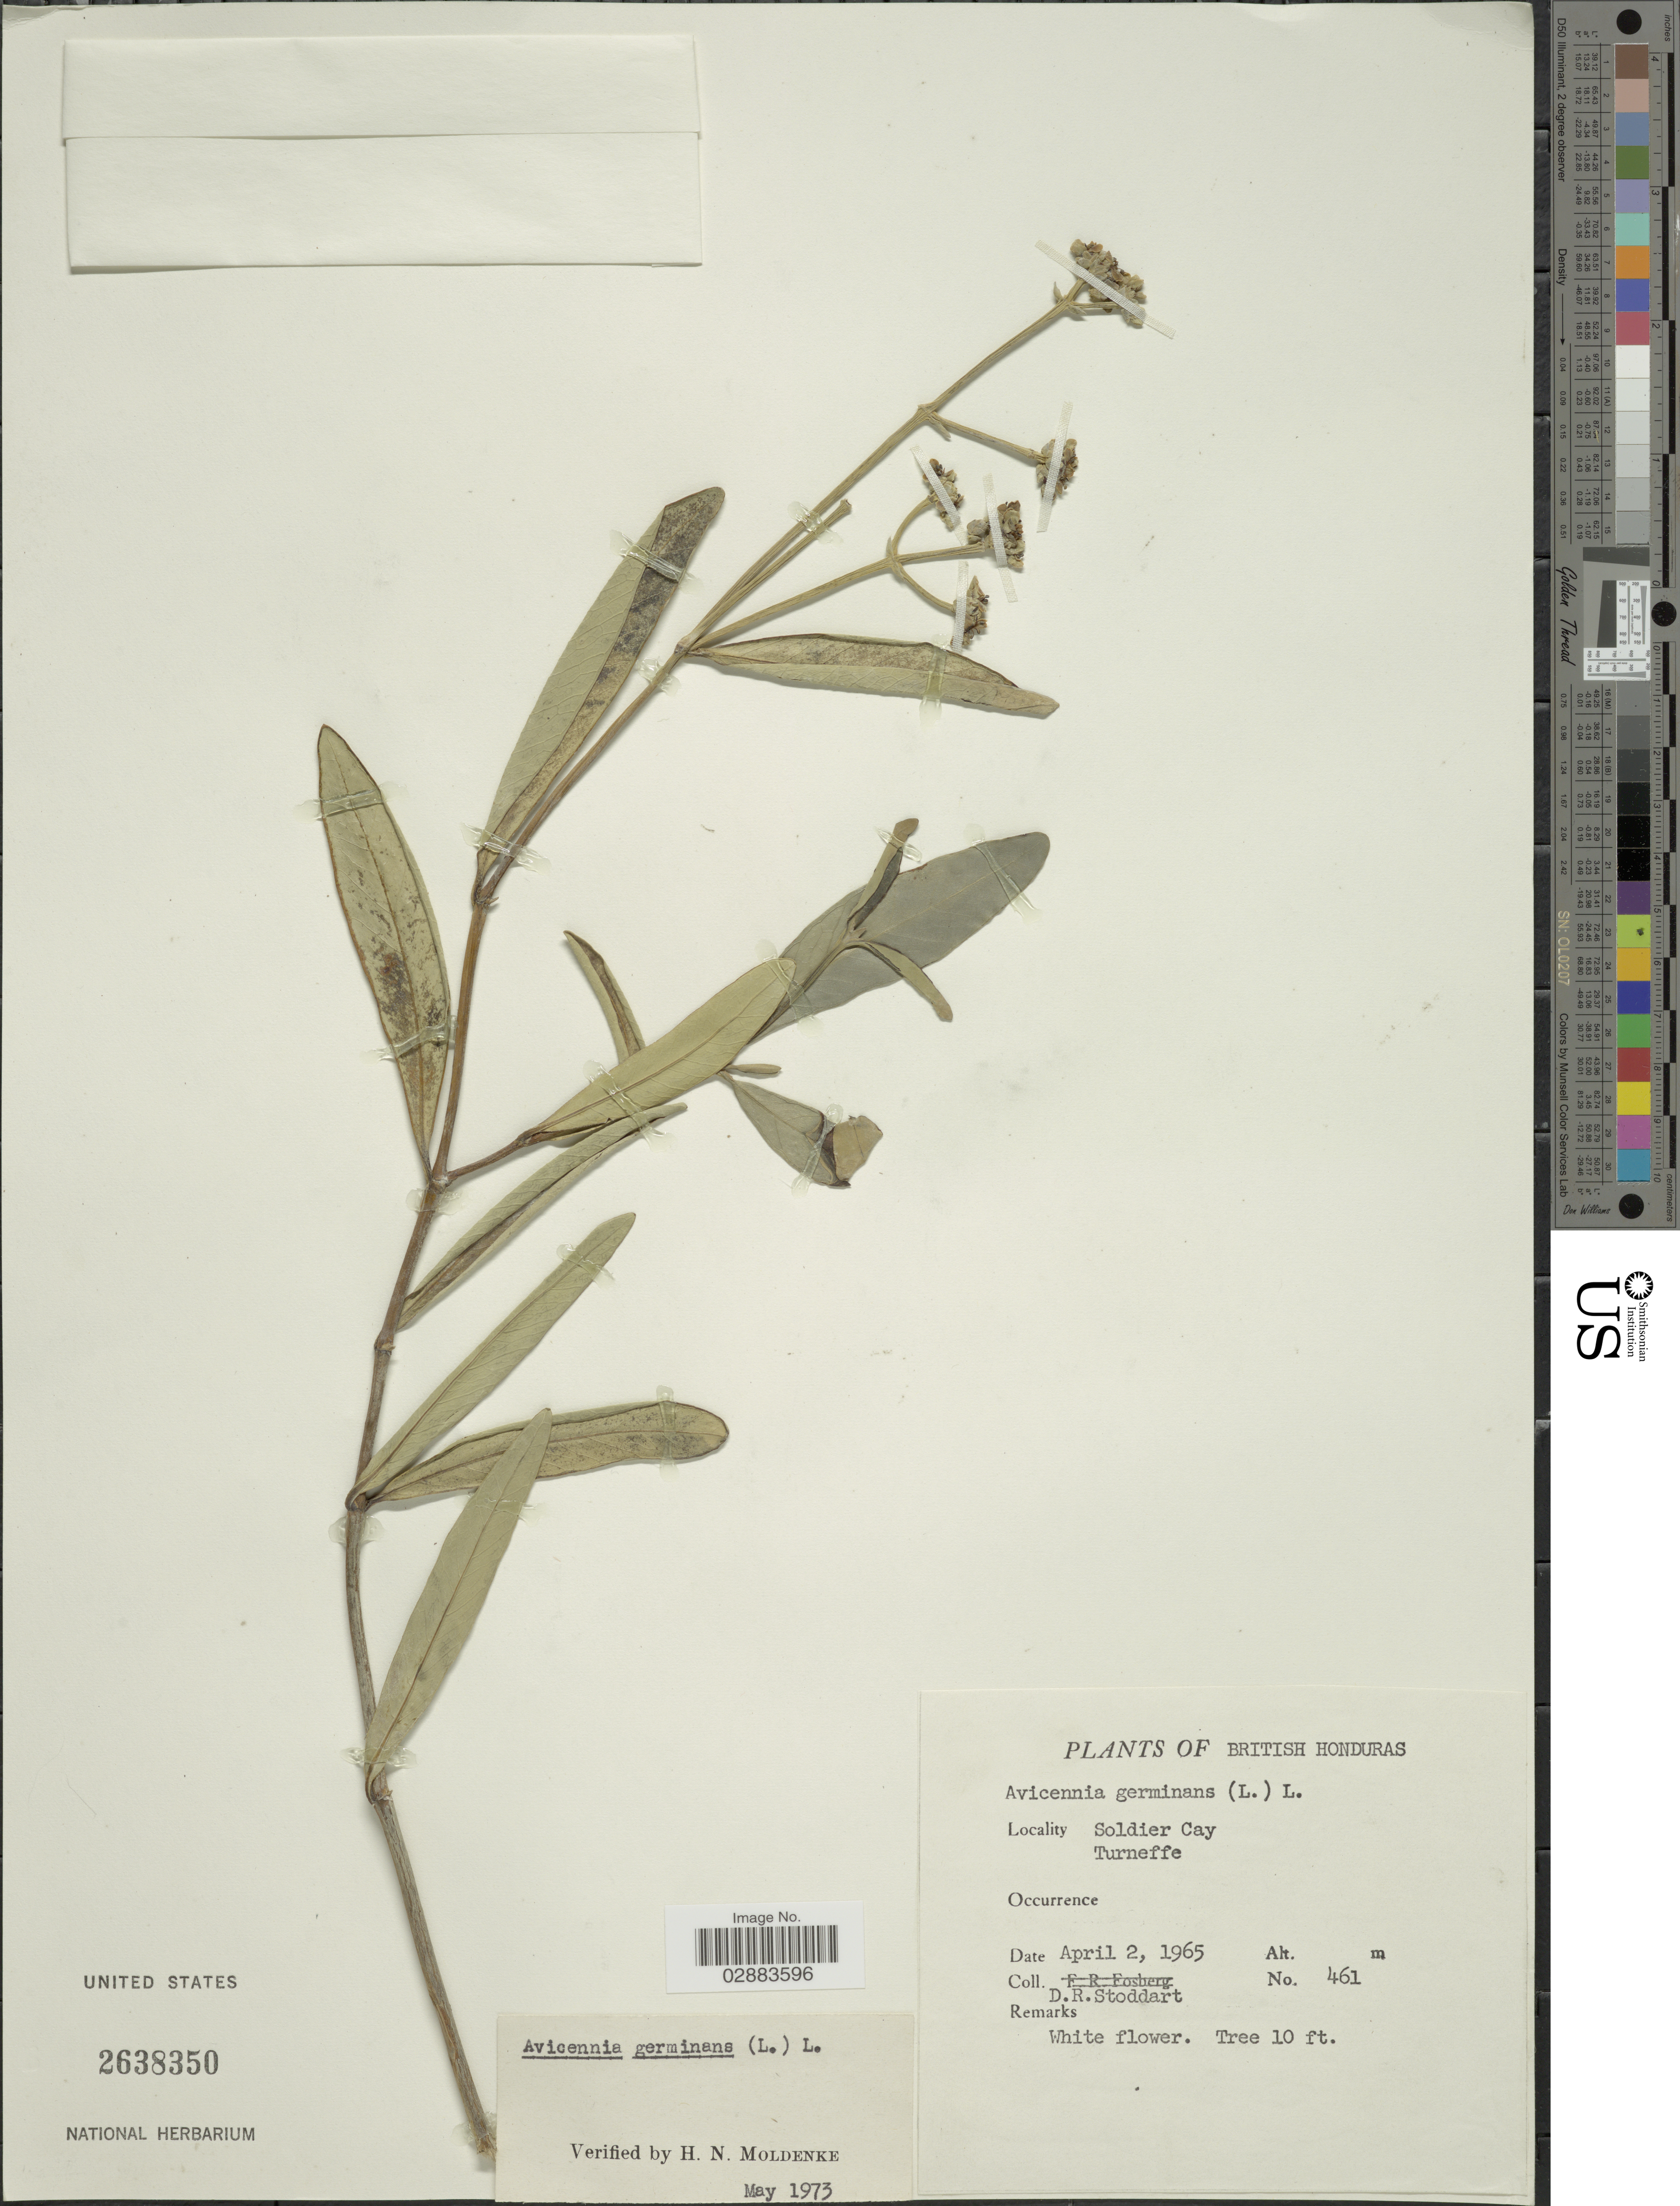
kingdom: Plantae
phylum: Tracheophyta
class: Magnoliopsida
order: Lamiales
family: Acanthaceae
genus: Avicennia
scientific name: Avicennia germinans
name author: (L.) L.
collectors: D. R. Stoddart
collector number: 461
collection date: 1965-04-02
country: Belize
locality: British Honduras. Soldier Cay. Turneffe.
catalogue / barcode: US 2638350